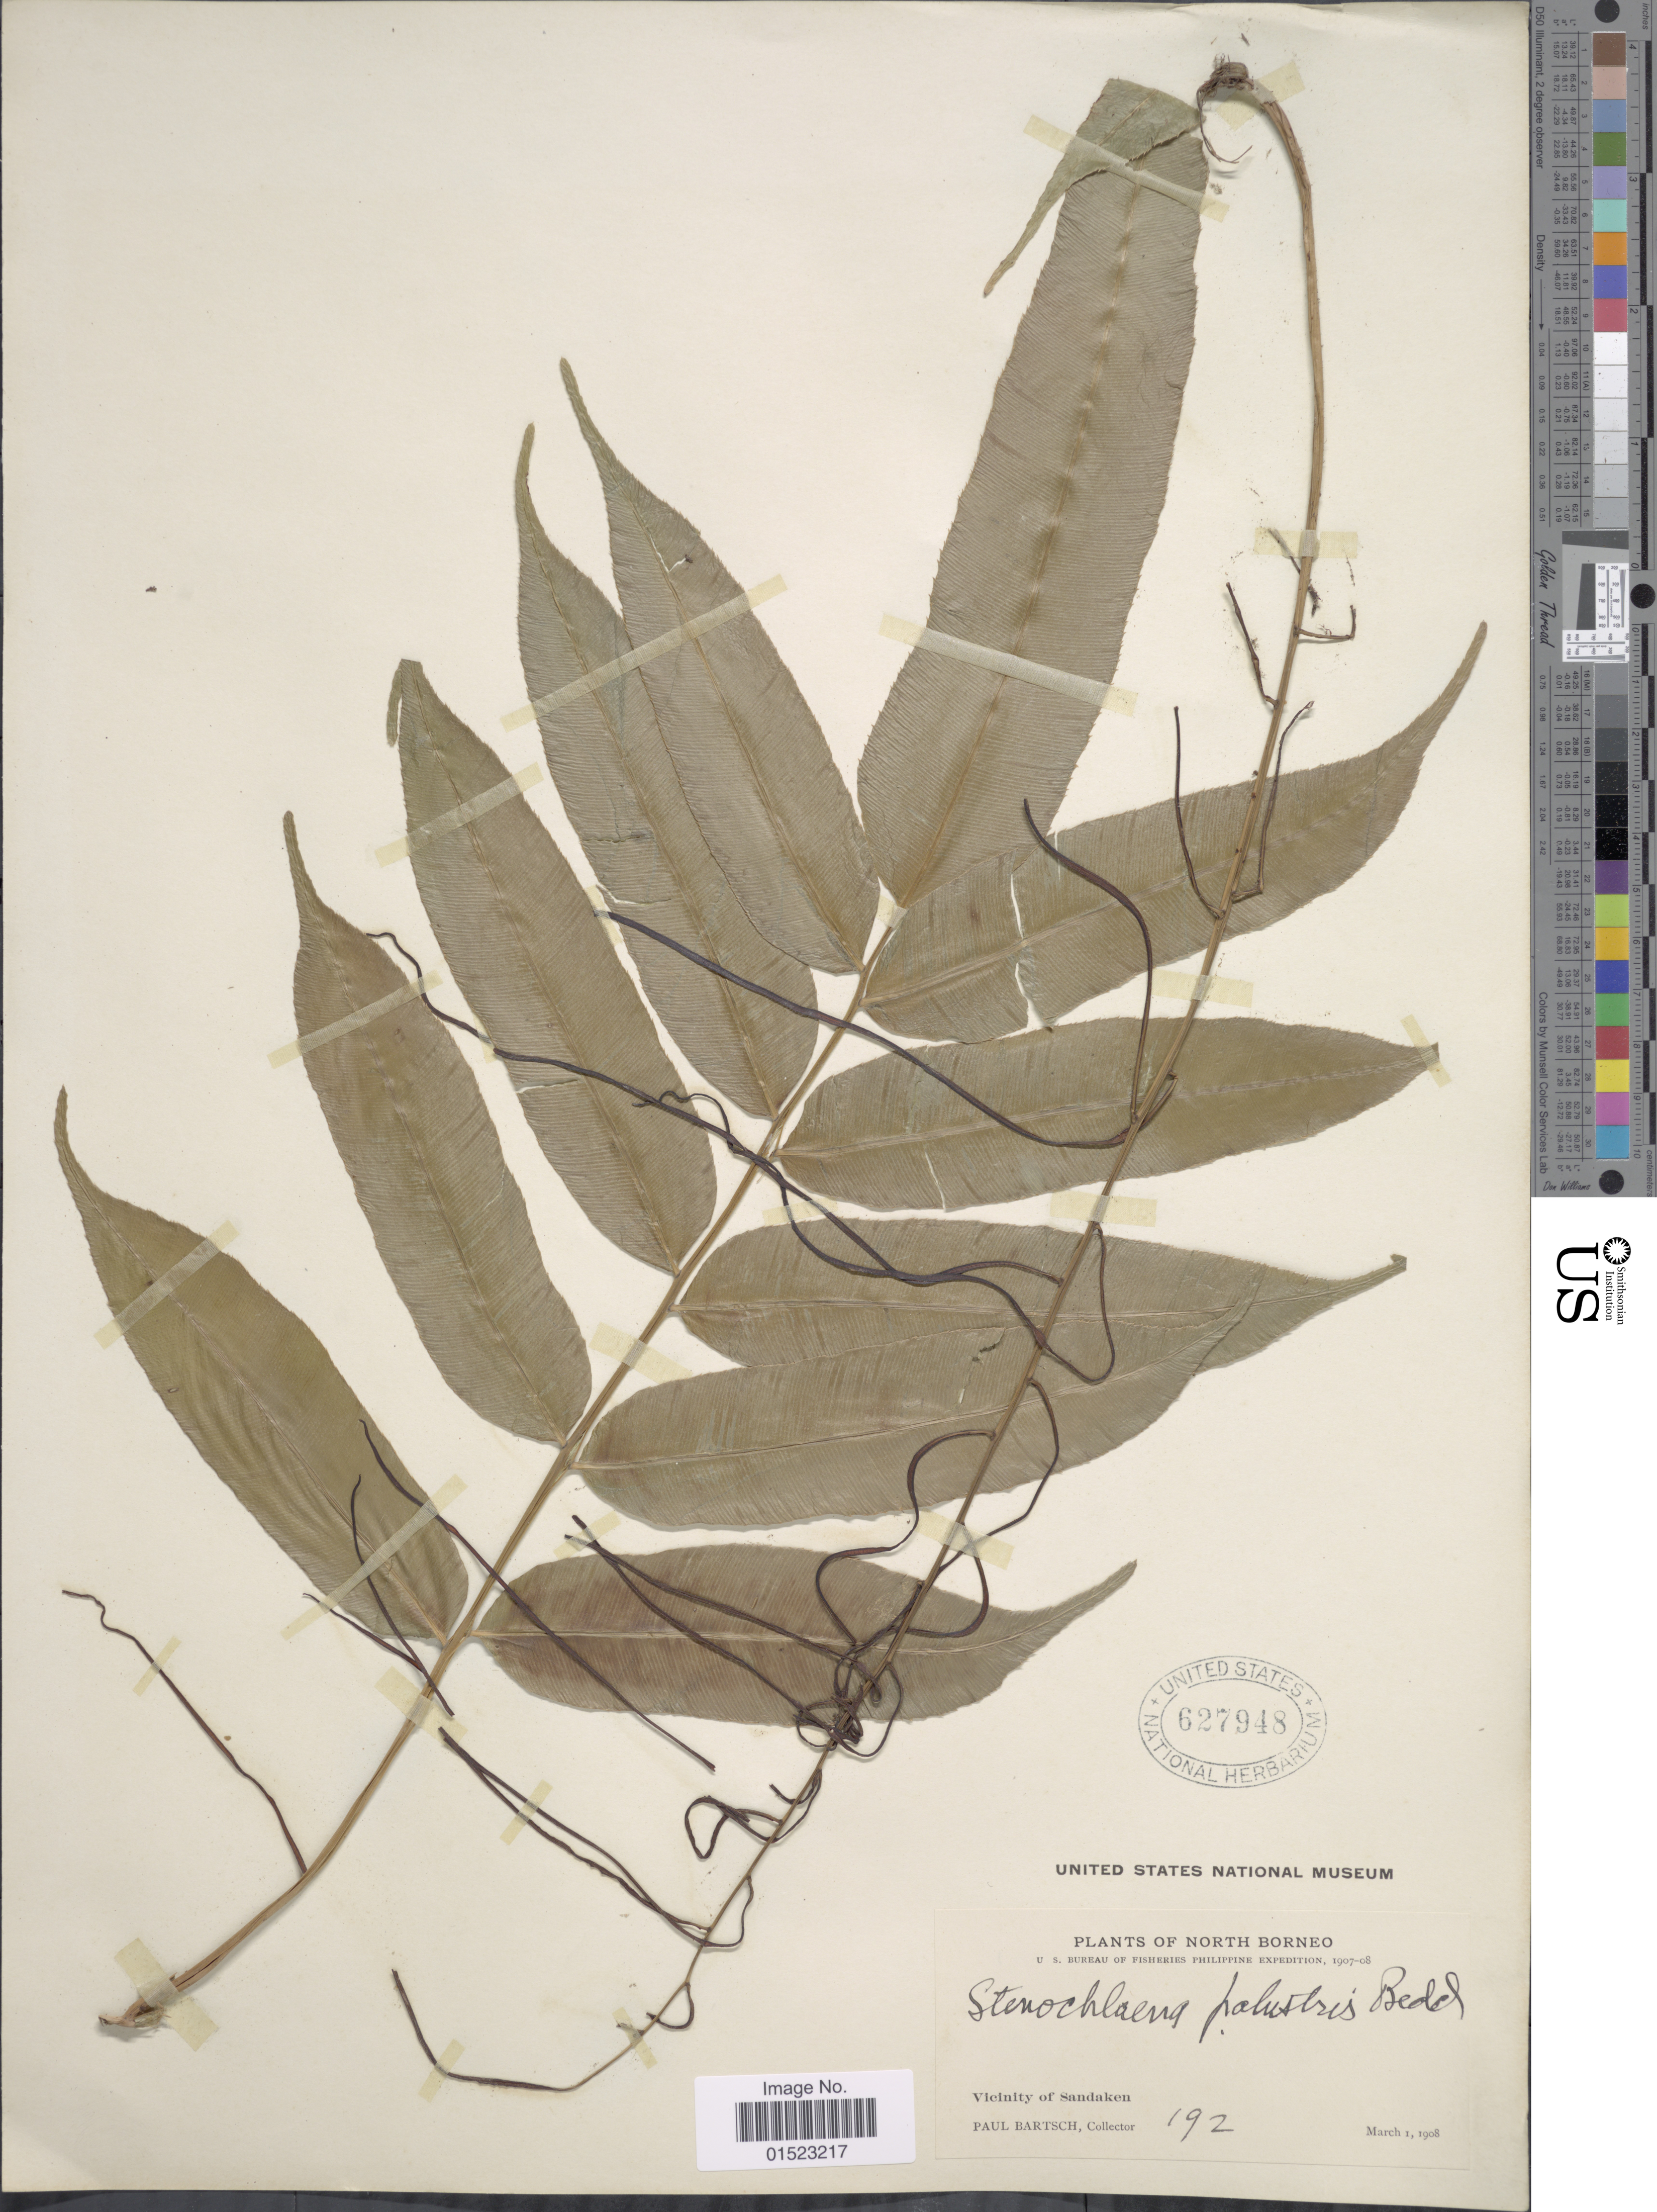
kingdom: Plantae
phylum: Tracheophyta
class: Polypodiopsida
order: Polypodiales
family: Blechnaceae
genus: Stenochlaena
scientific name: Stenochlaena palustris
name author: (Burm. f.) Bedd.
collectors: P. Bartsch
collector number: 192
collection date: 1908-03-01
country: Malaysia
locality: Vicinity of Sandaken, North Borneo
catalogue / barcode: US 627948